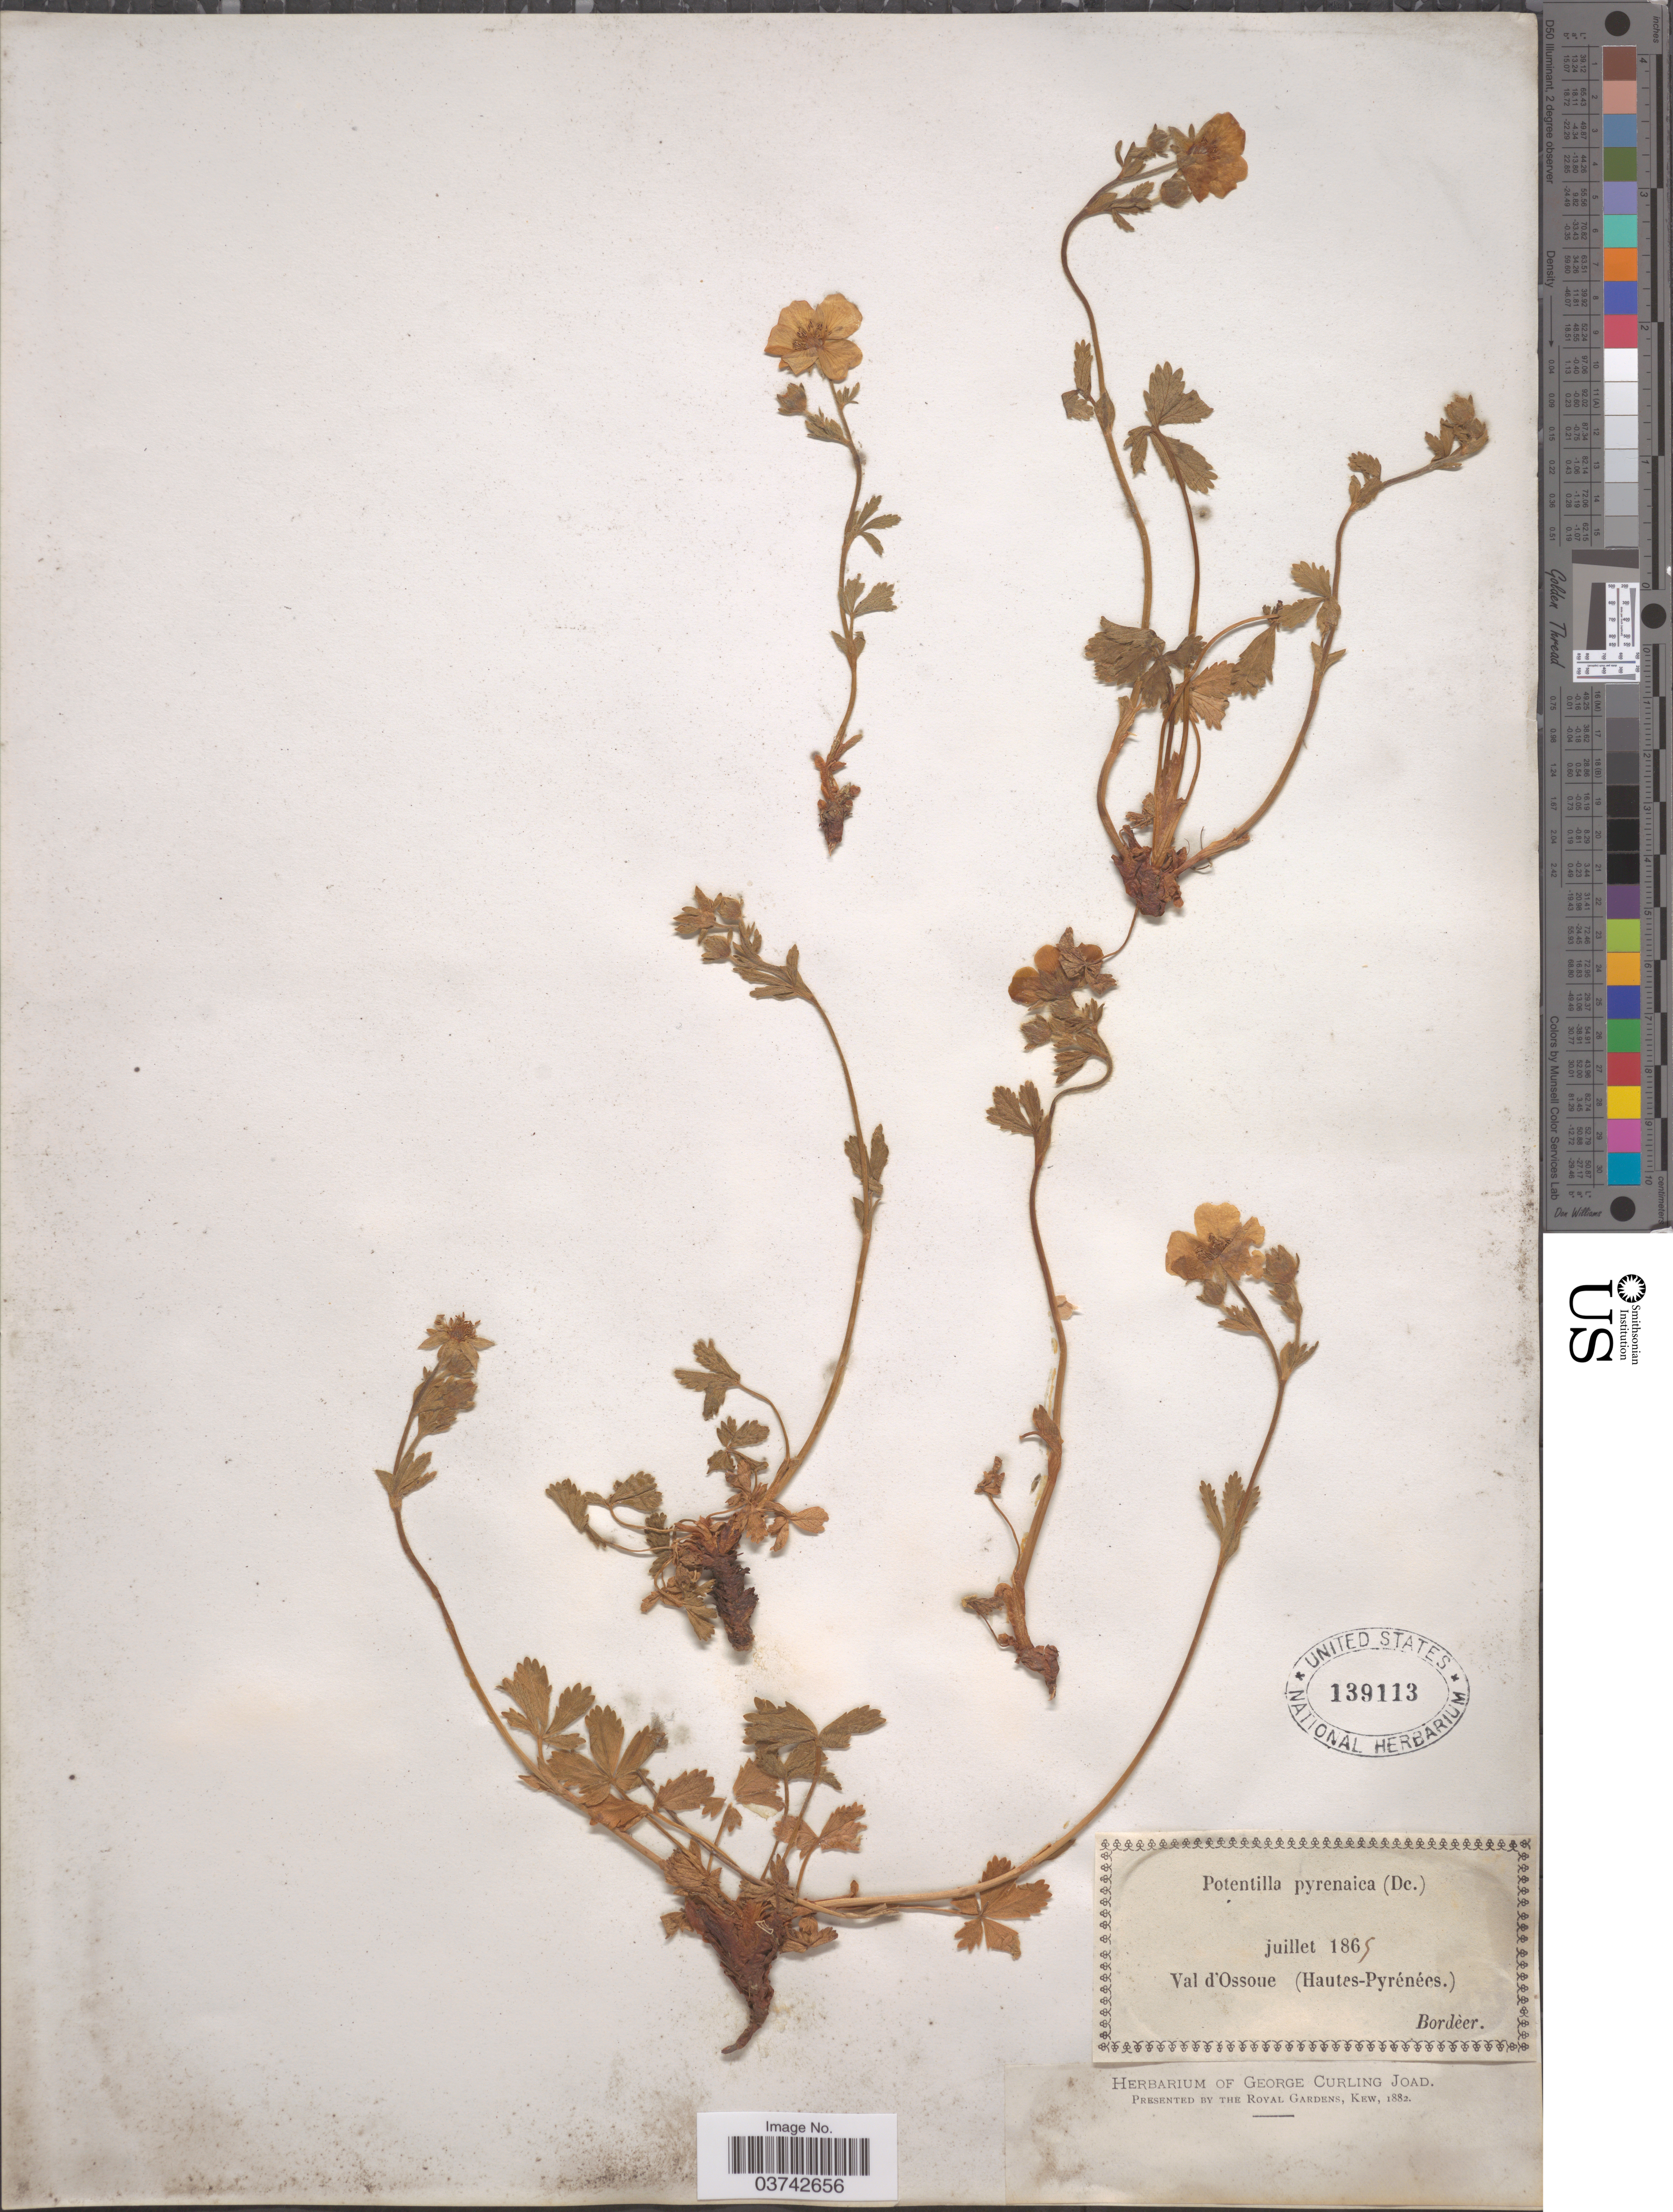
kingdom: Plantae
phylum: Tracheophyta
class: Magnoliopsida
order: Rosales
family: Rosaceae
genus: Potentilla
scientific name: Potentilla pyrenaica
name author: Ramond ex DC.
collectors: Bordèer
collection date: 1865-07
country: France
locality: Val d'Ossoue (Hautes-Pyrénées).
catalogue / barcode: US 139113